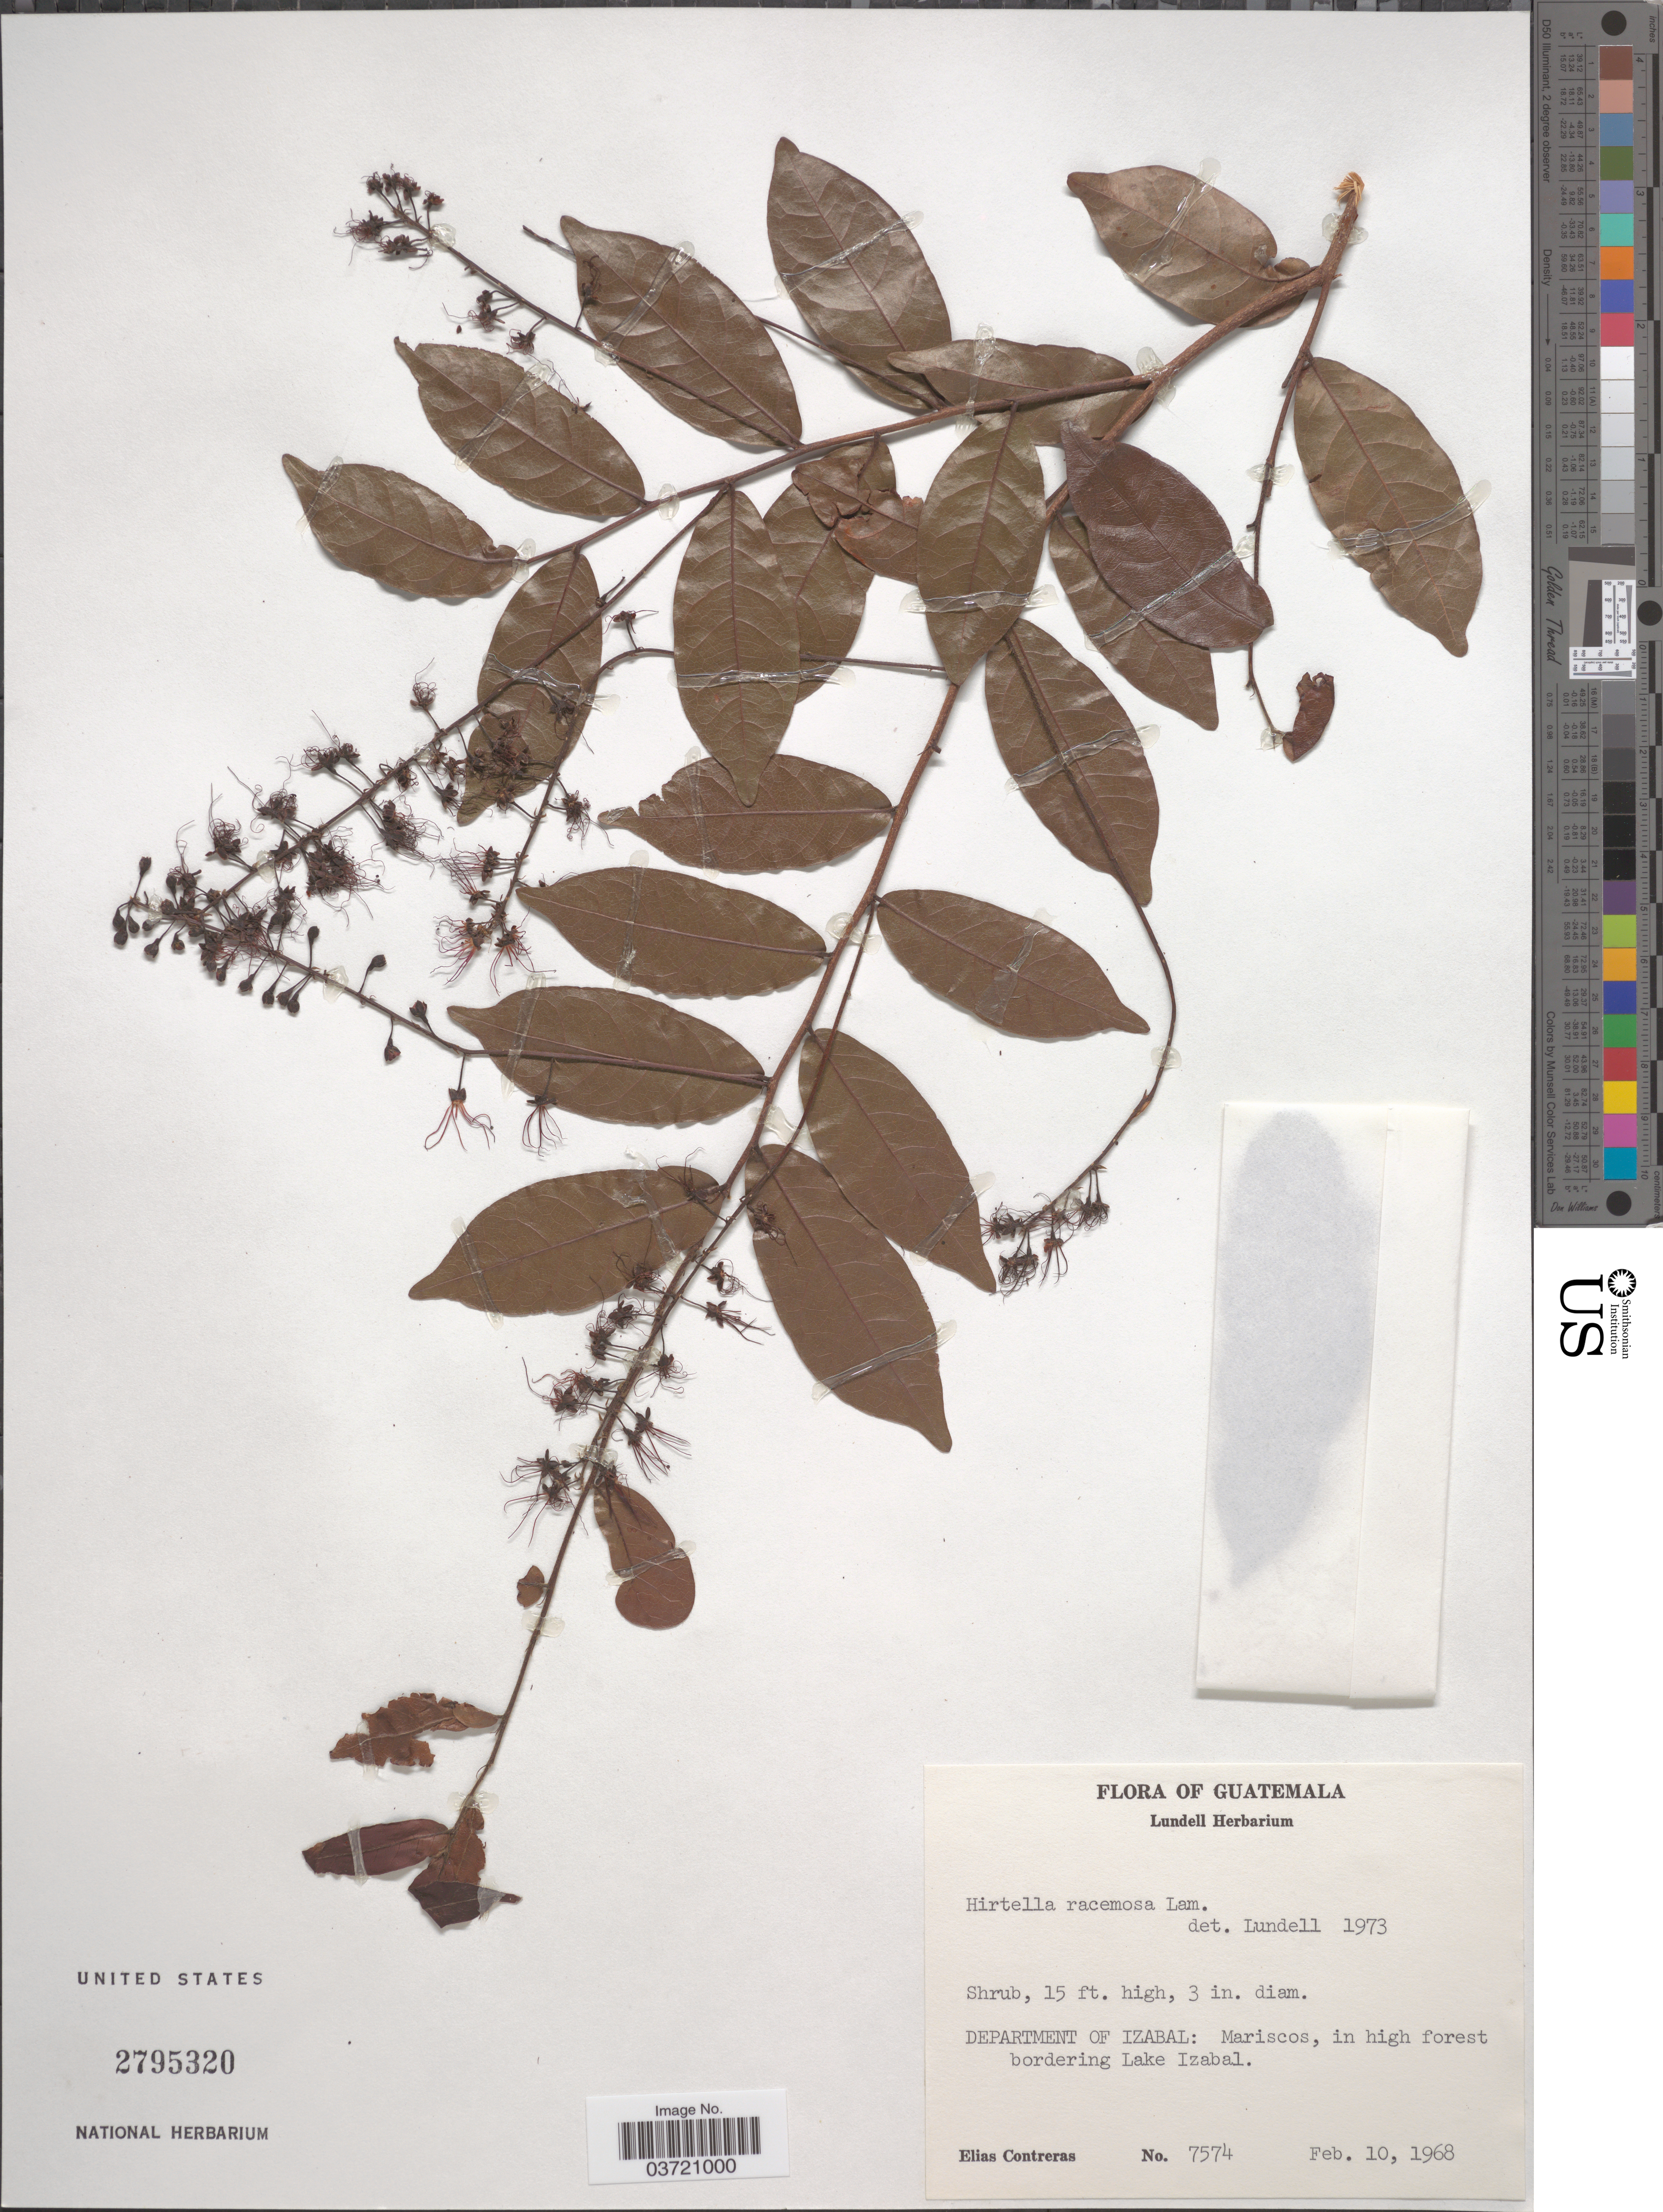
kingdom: Plantae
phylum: Tracheophyta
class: Magnoliopsida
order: Malpighiales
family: Chrysobalanaceae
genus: Hirtella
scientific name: Hirtella racemosa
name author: Lam.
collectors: E. Contreras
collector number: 7574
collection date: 1968-02-10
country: Guatemala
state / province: Izabal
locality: Department of Izabal: Mariscos, in high forest bordering Lake Izabal.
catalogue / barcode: US 2795320